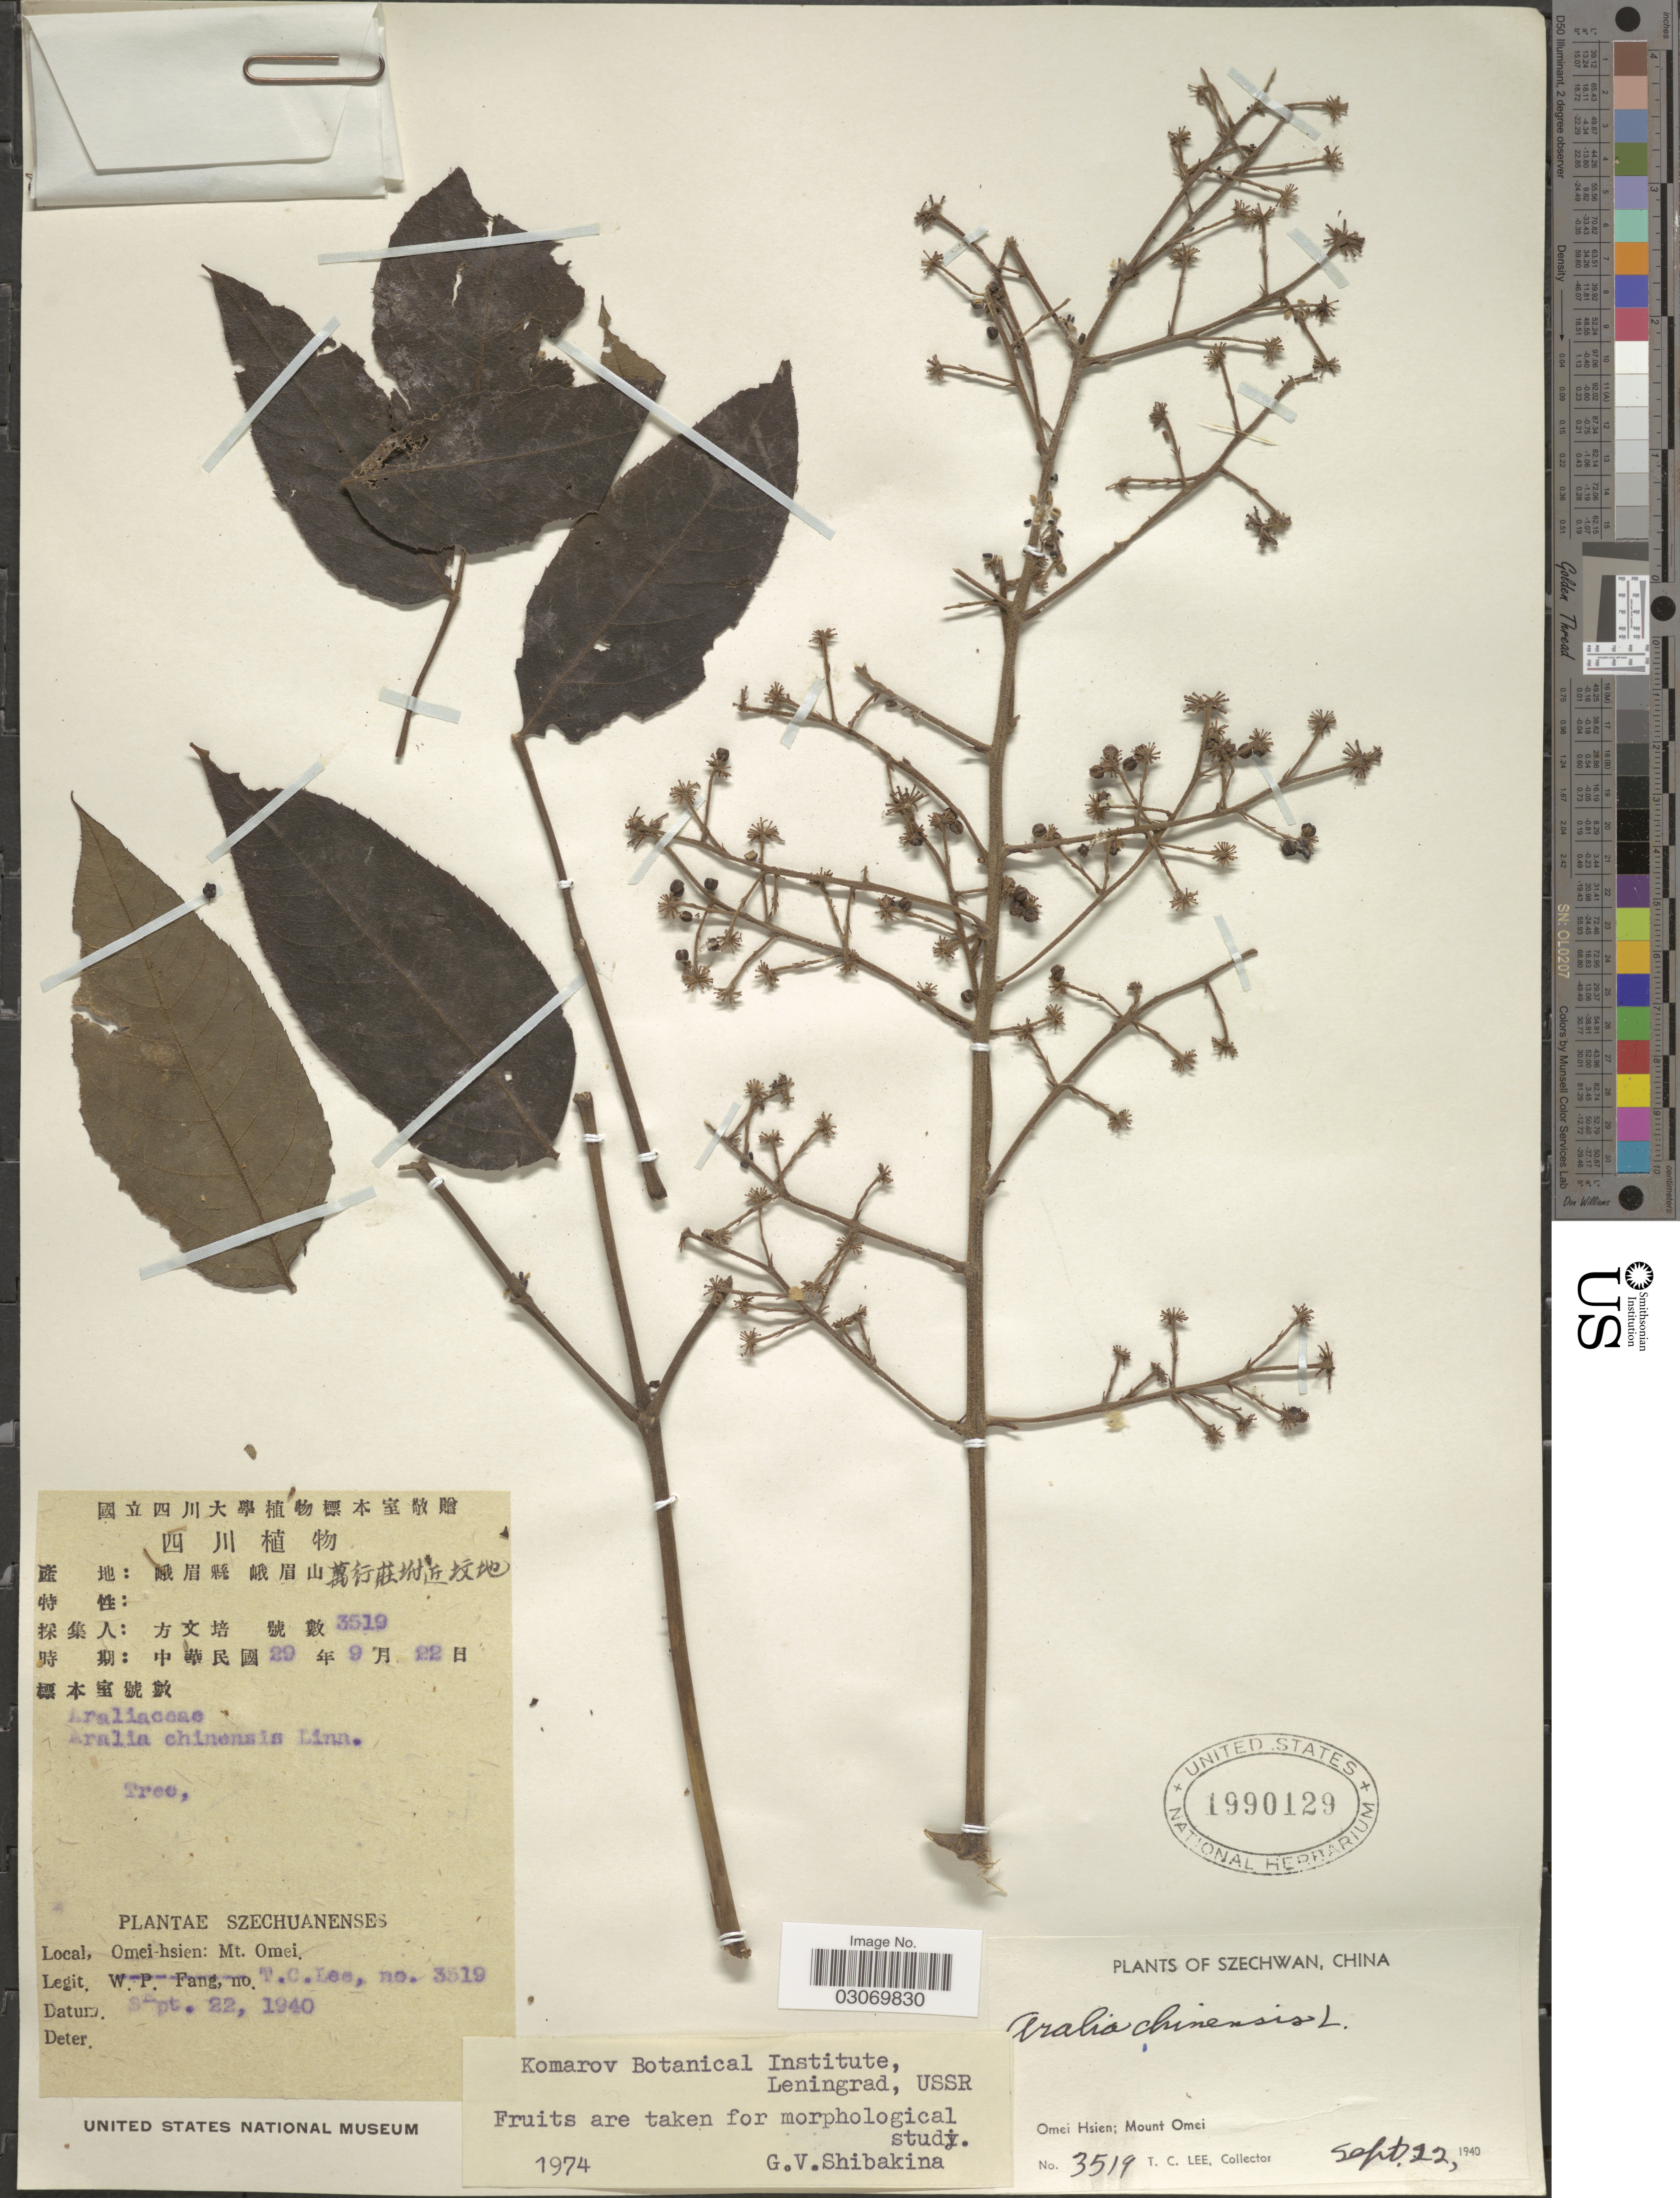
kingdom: Plantae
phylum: Tracheophyta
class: Magnoliopsida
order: Apiales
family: Araliaceae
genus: Aralia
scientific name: Aralia chinensis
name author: L.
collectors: T. Lee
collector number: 3519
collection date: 1940-09-22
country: China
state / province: Sichuan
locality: Szechwan, China, Omei Hsien; Mount Omei.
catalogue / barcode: US 1990129